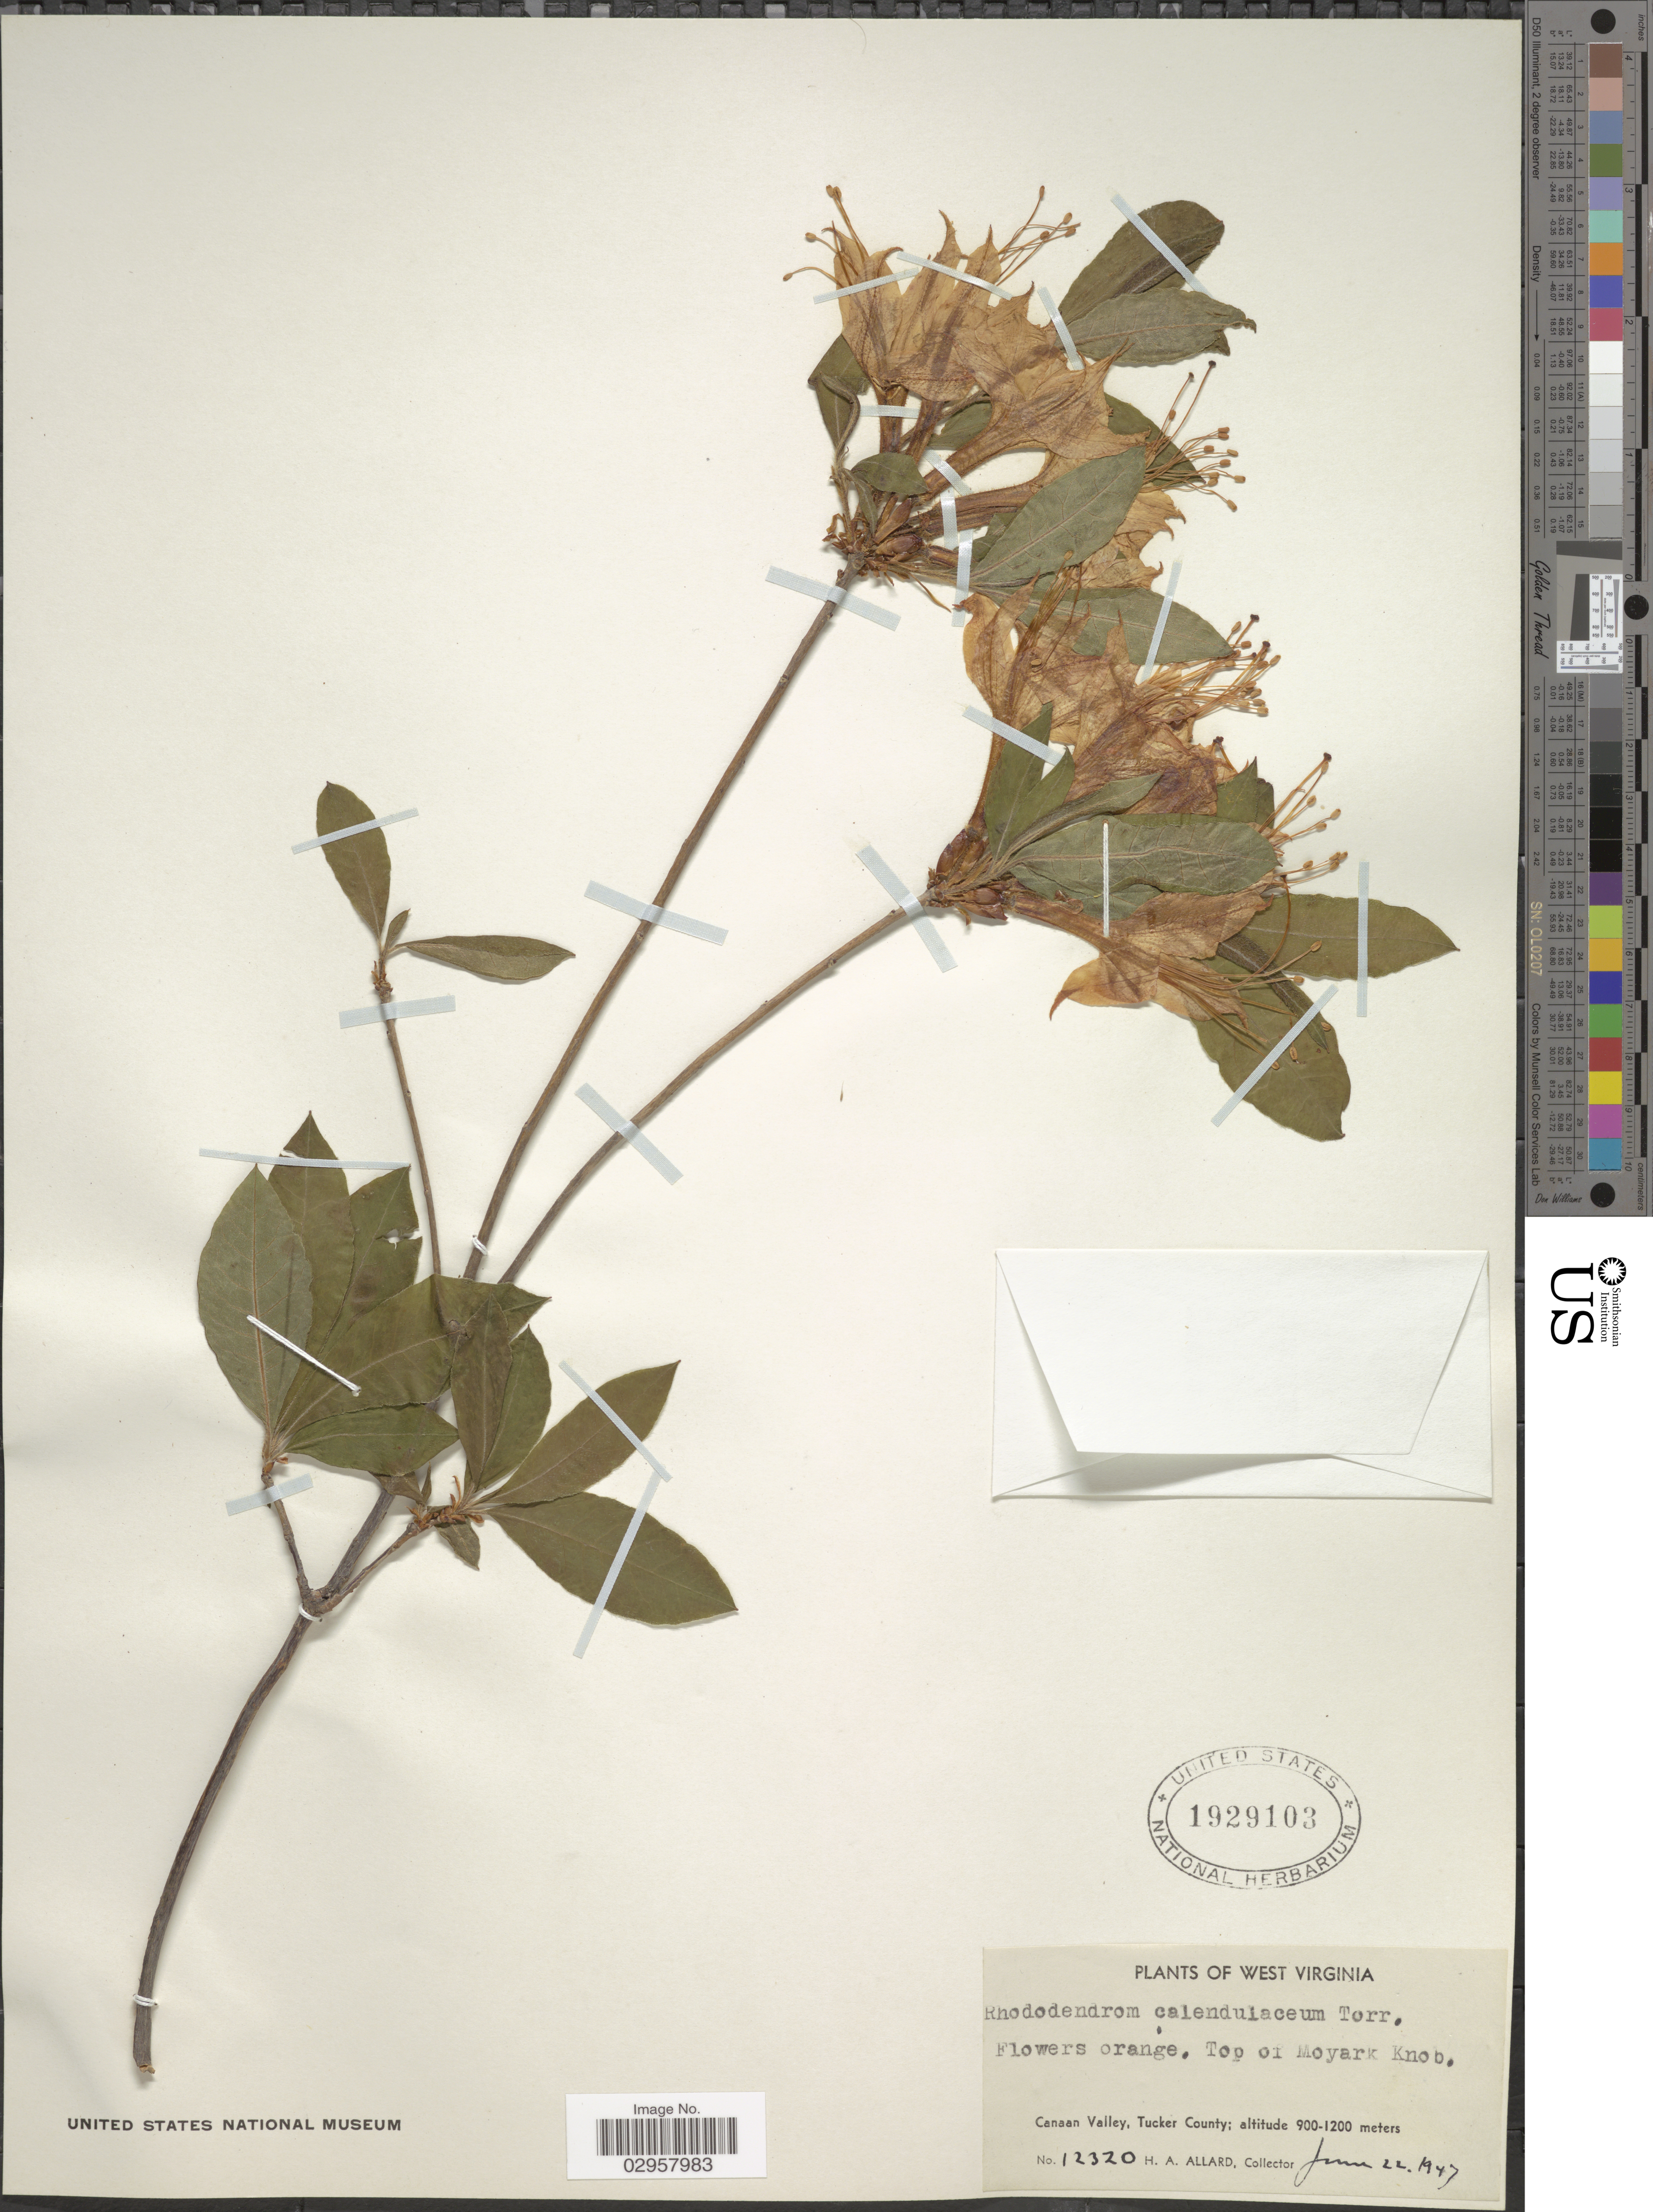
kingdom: Plantae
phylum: Tracheophyta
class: Magnoliopsida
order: Ericales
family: Ericaceae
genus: Rhododendron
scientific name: Rhododendron calendulaceum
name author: (Michx.) Torr.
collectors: H. A. Allard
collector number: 12320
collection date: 1947-06-22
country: United States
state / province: West Virginia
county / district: Tucker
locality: Top of Moyark Knob, Canaan Valley, Tucker County.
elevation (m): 900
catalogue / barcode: US 1929103